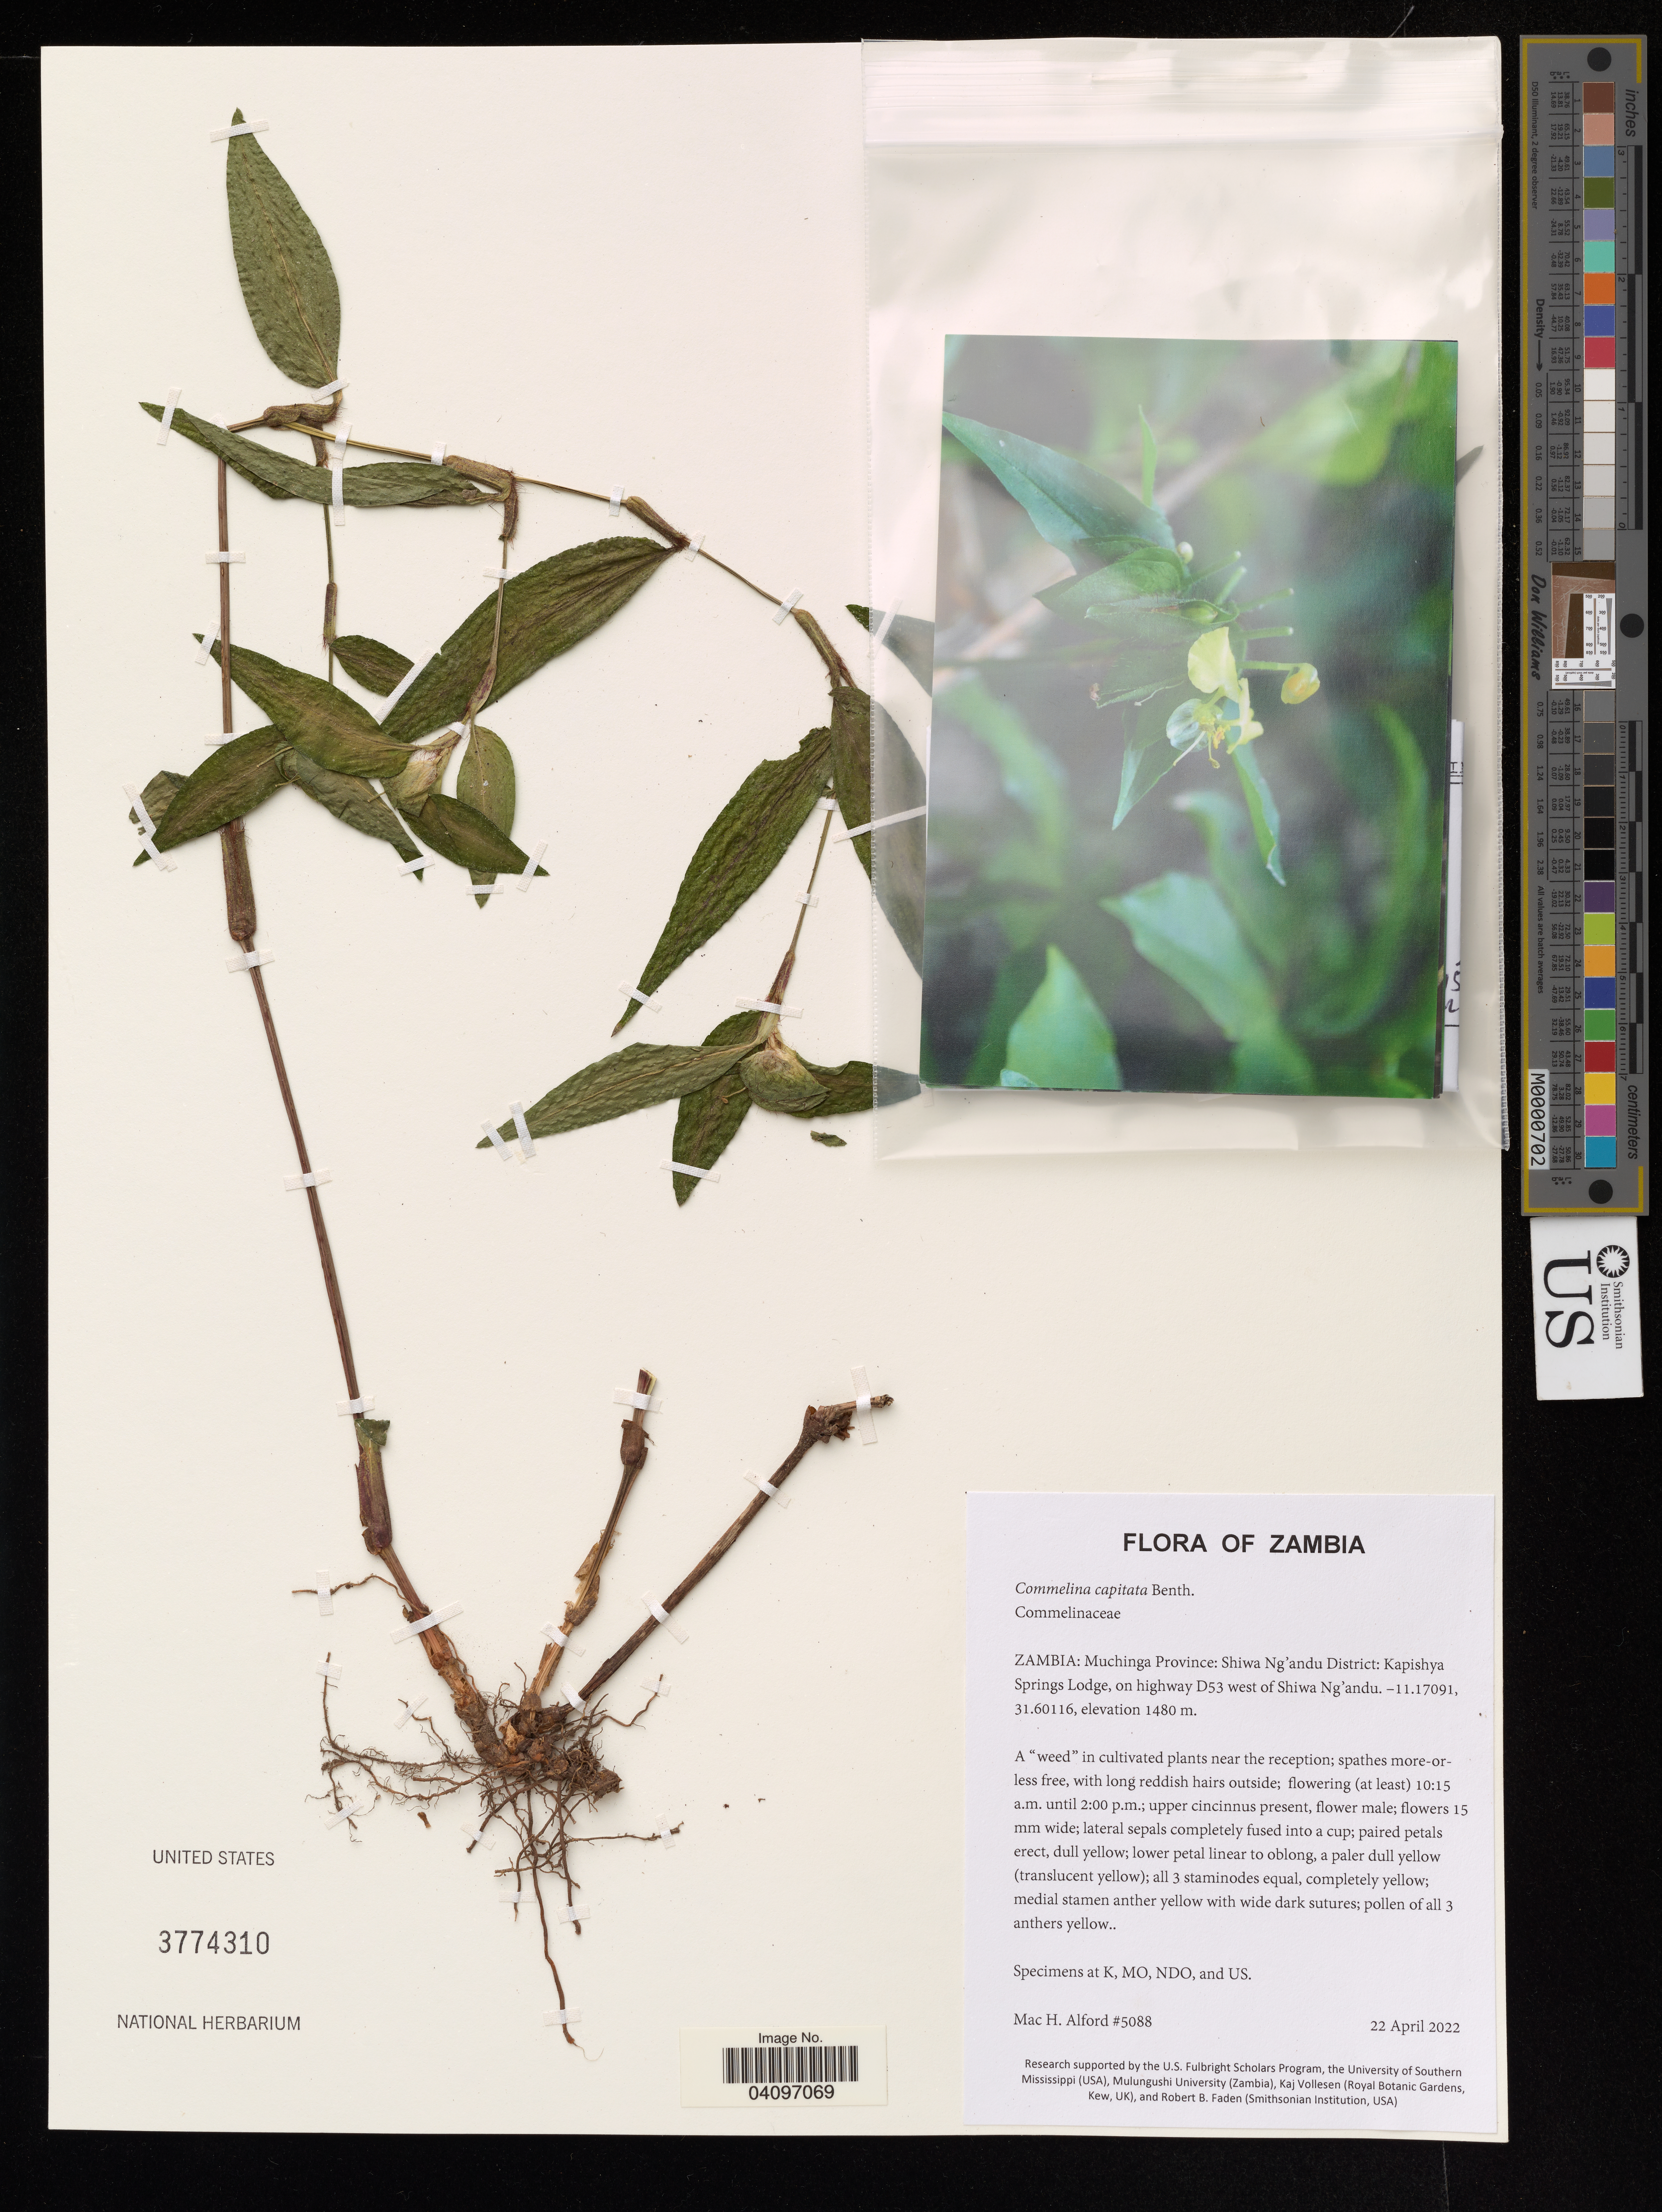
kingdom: Plantae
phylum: Tracheophyta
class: Liliopsida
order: Commelinales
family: Commelinaceae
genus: Commelina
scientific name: Commelina capitata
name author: Benth.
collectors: M. H. Alford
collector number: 5088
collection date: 2022-04-22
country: Zambia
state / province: Muchinga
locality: Shiwa Ng'andu District: Kapishya Springs Lodge, on highway D53 west of Shiwa Ng'andu.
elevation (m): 1480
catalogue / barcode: US 3774310